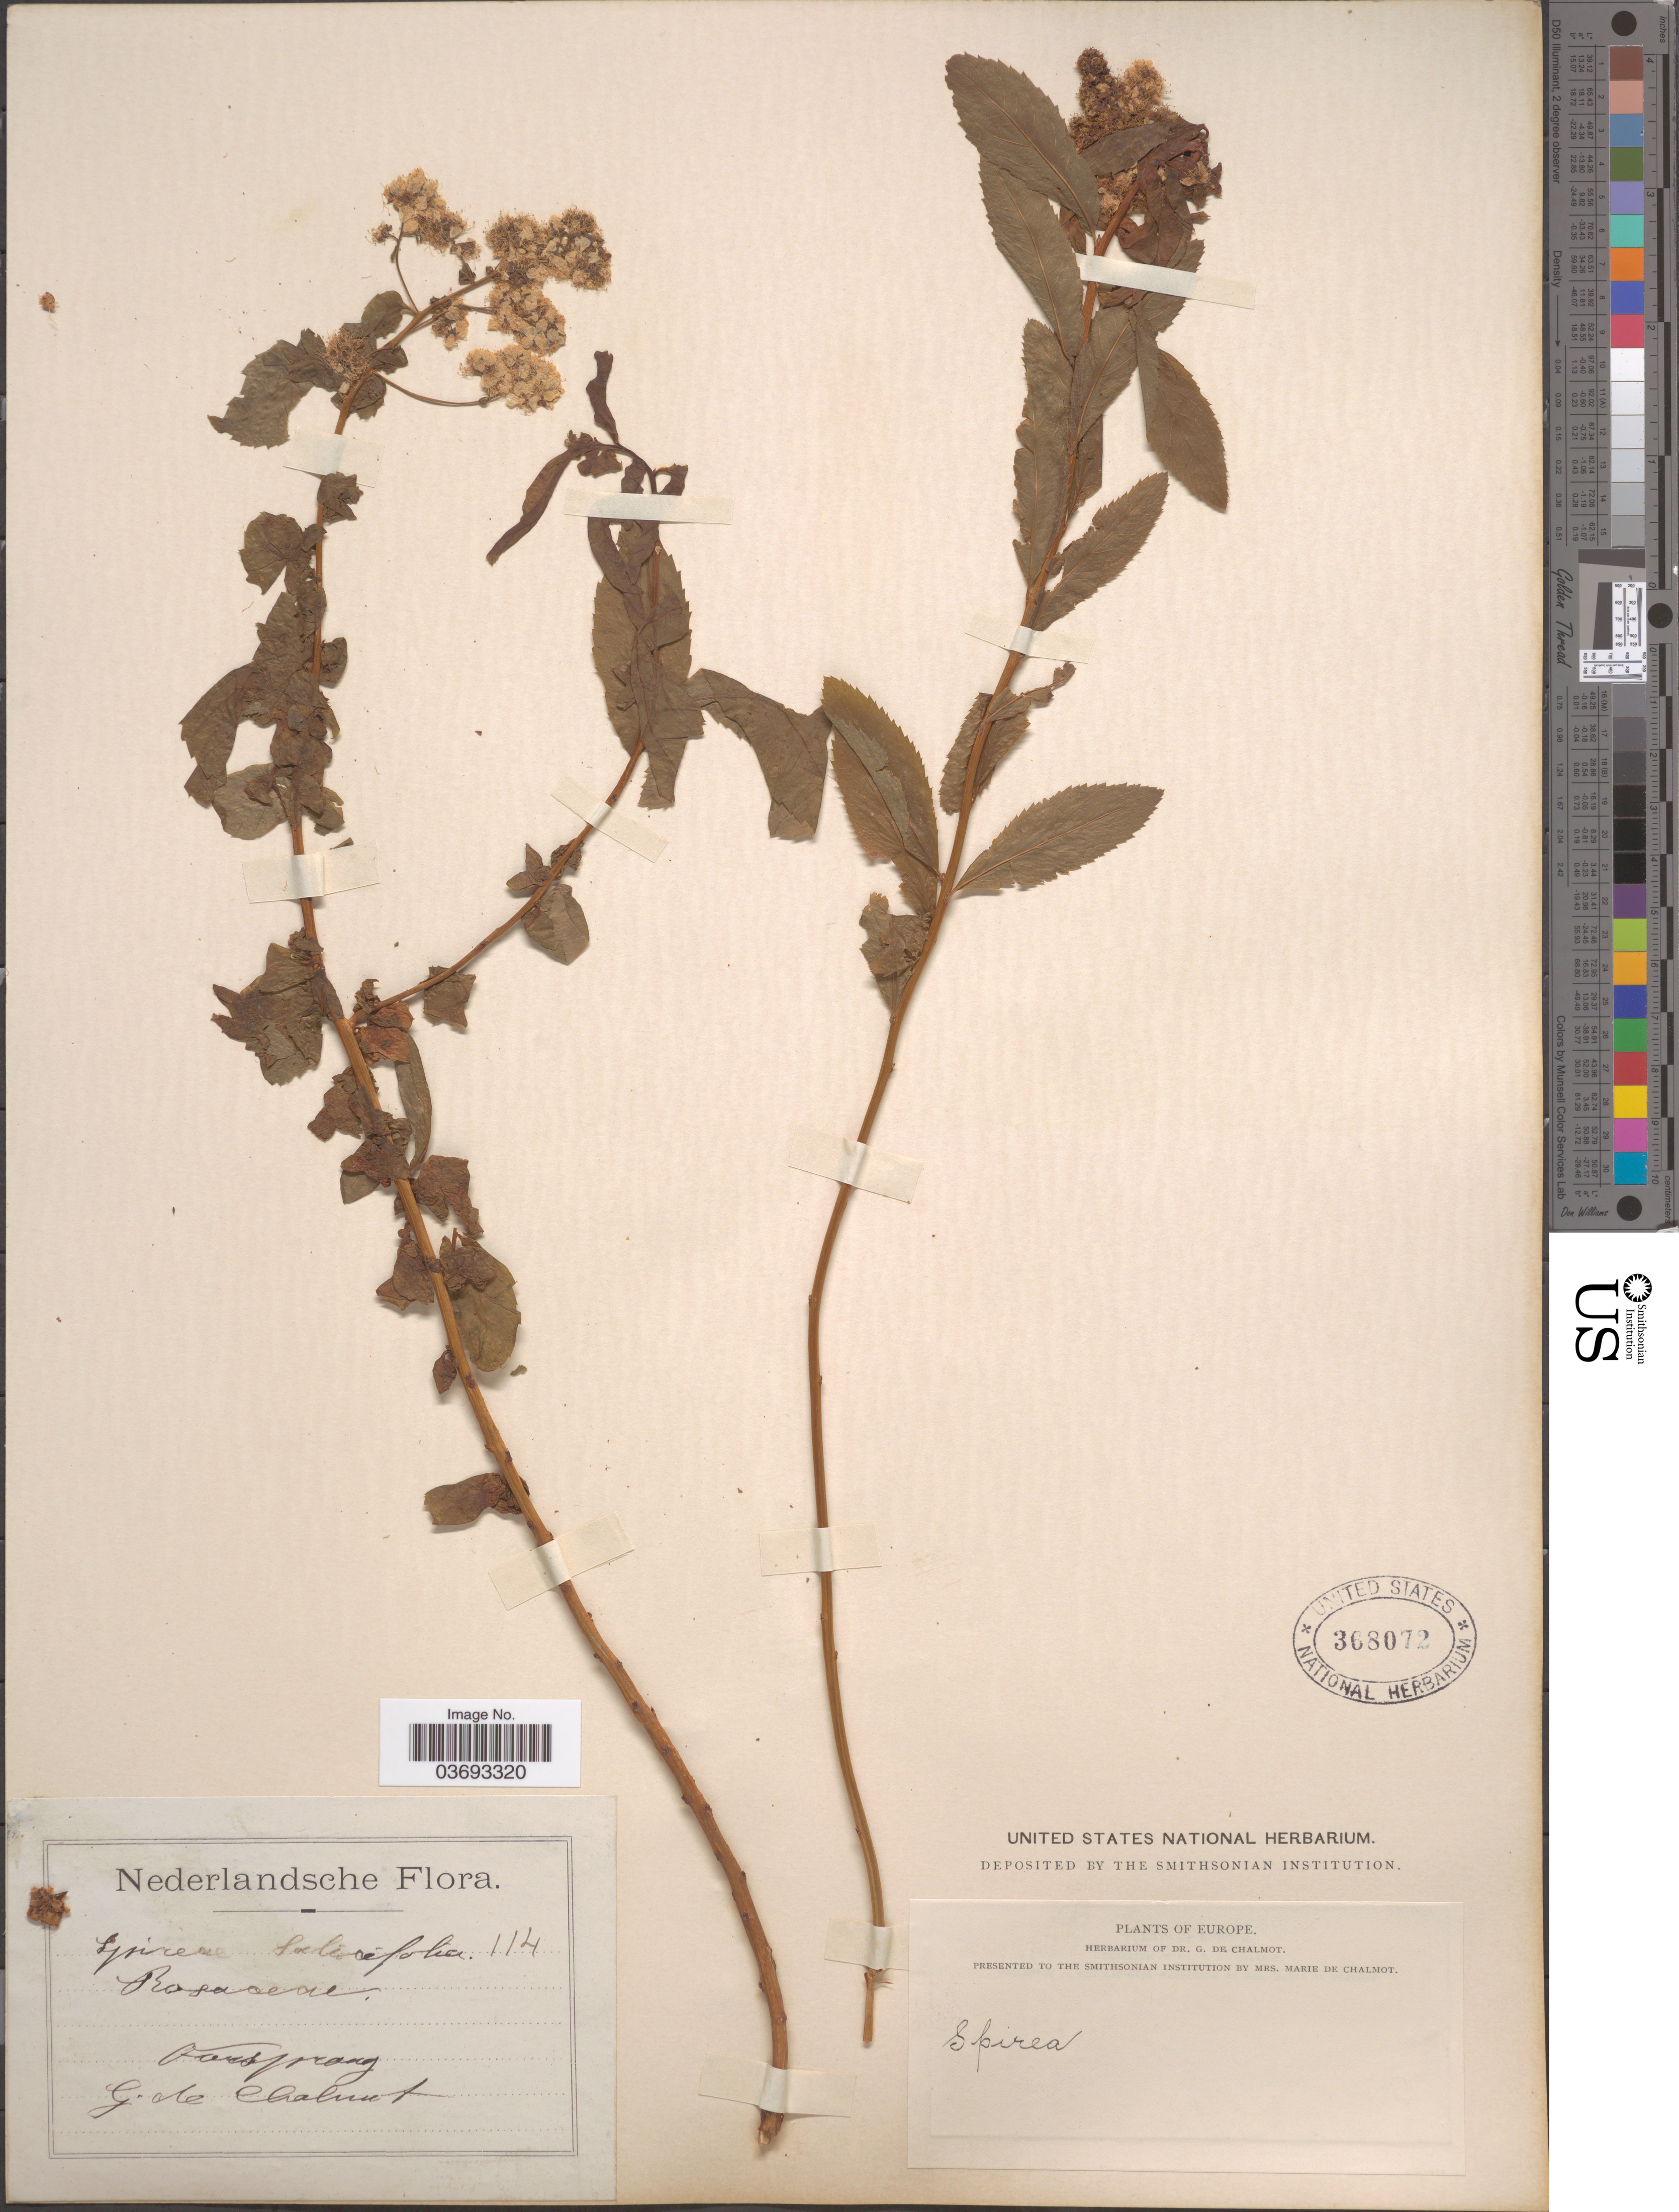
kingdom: Plantae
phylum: Tracheophyta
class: Magnoliopsida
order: Rosales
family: Rosaceae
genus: Spiraea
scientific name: Spiraea salicifolia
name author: L.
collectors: G. de Chalmot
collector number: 114?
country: Netherlands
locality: Oorsprong.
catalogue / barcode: US 368072